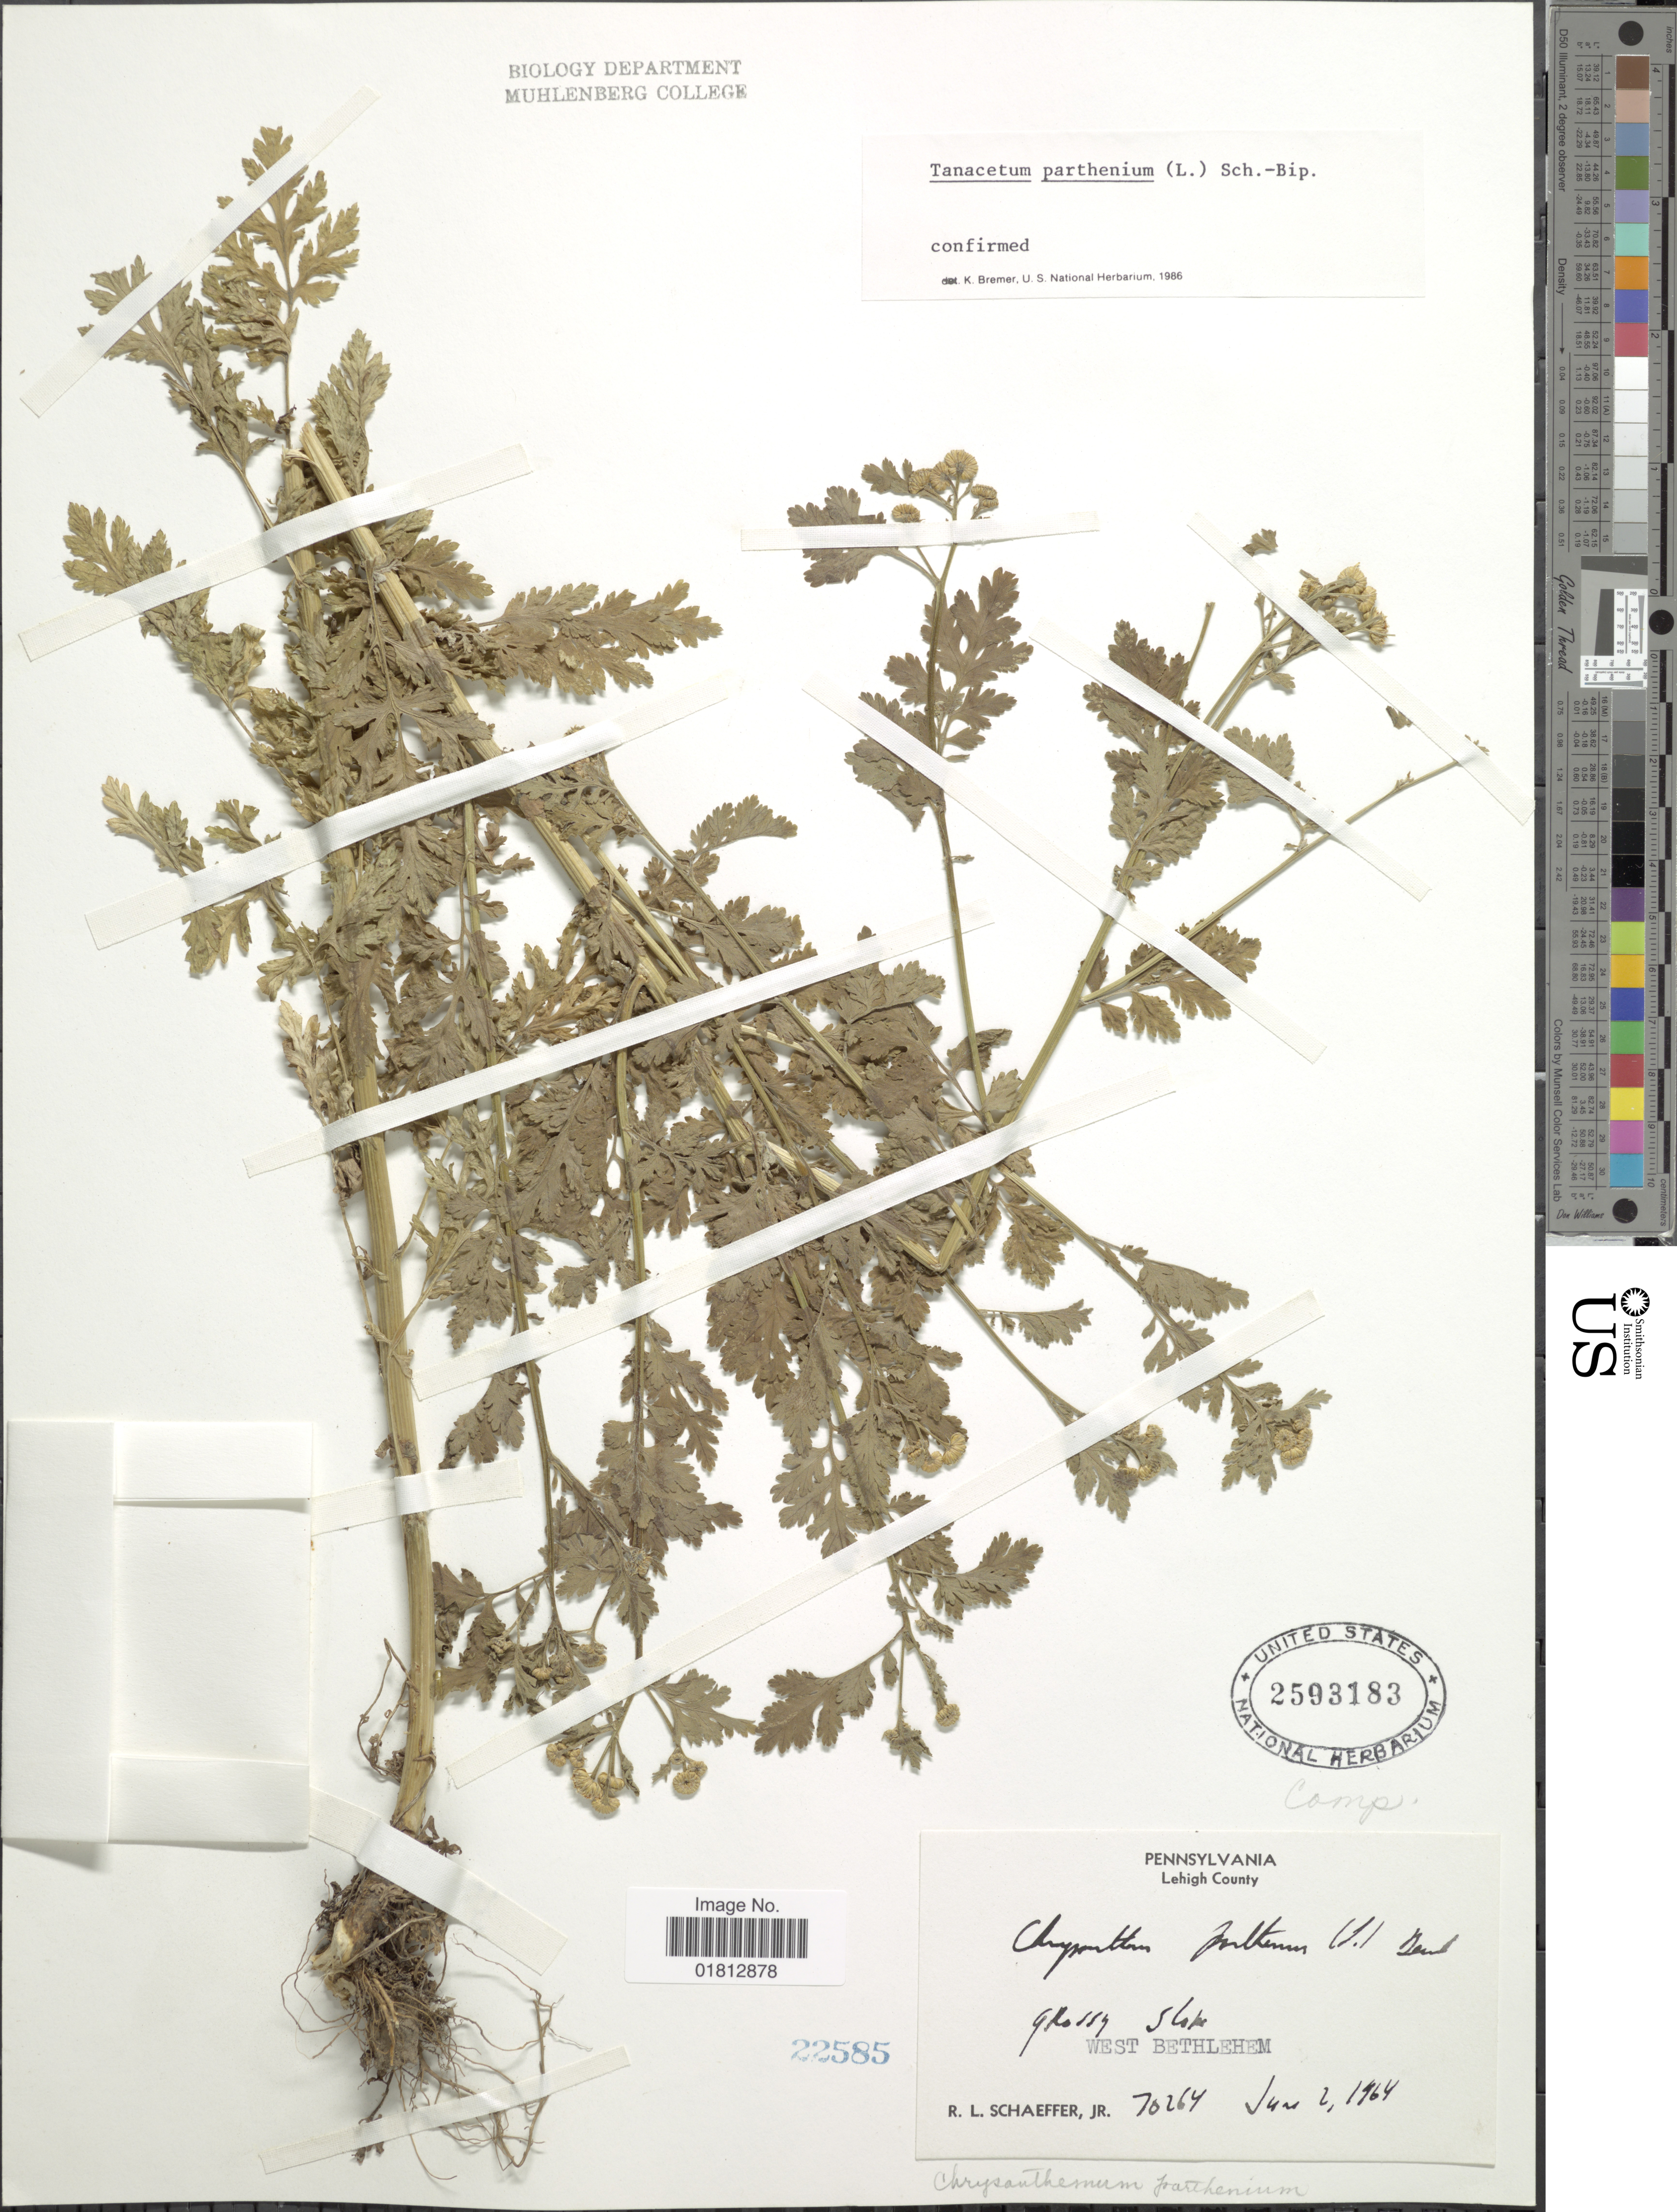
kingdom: Plantae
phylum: Tracheophyta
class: Magnoliopsida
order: Asterales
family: Asteraceae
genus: Tanacetum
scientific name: Tanacetum parthenium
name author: (L.) Sch. Bip.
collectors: R. L. Schaeffer Jr.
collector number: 70264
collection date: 1964-06-02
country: United States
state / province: Pennsylvania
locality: Lehigh County, West Bethlehem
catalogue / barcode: US 2593183